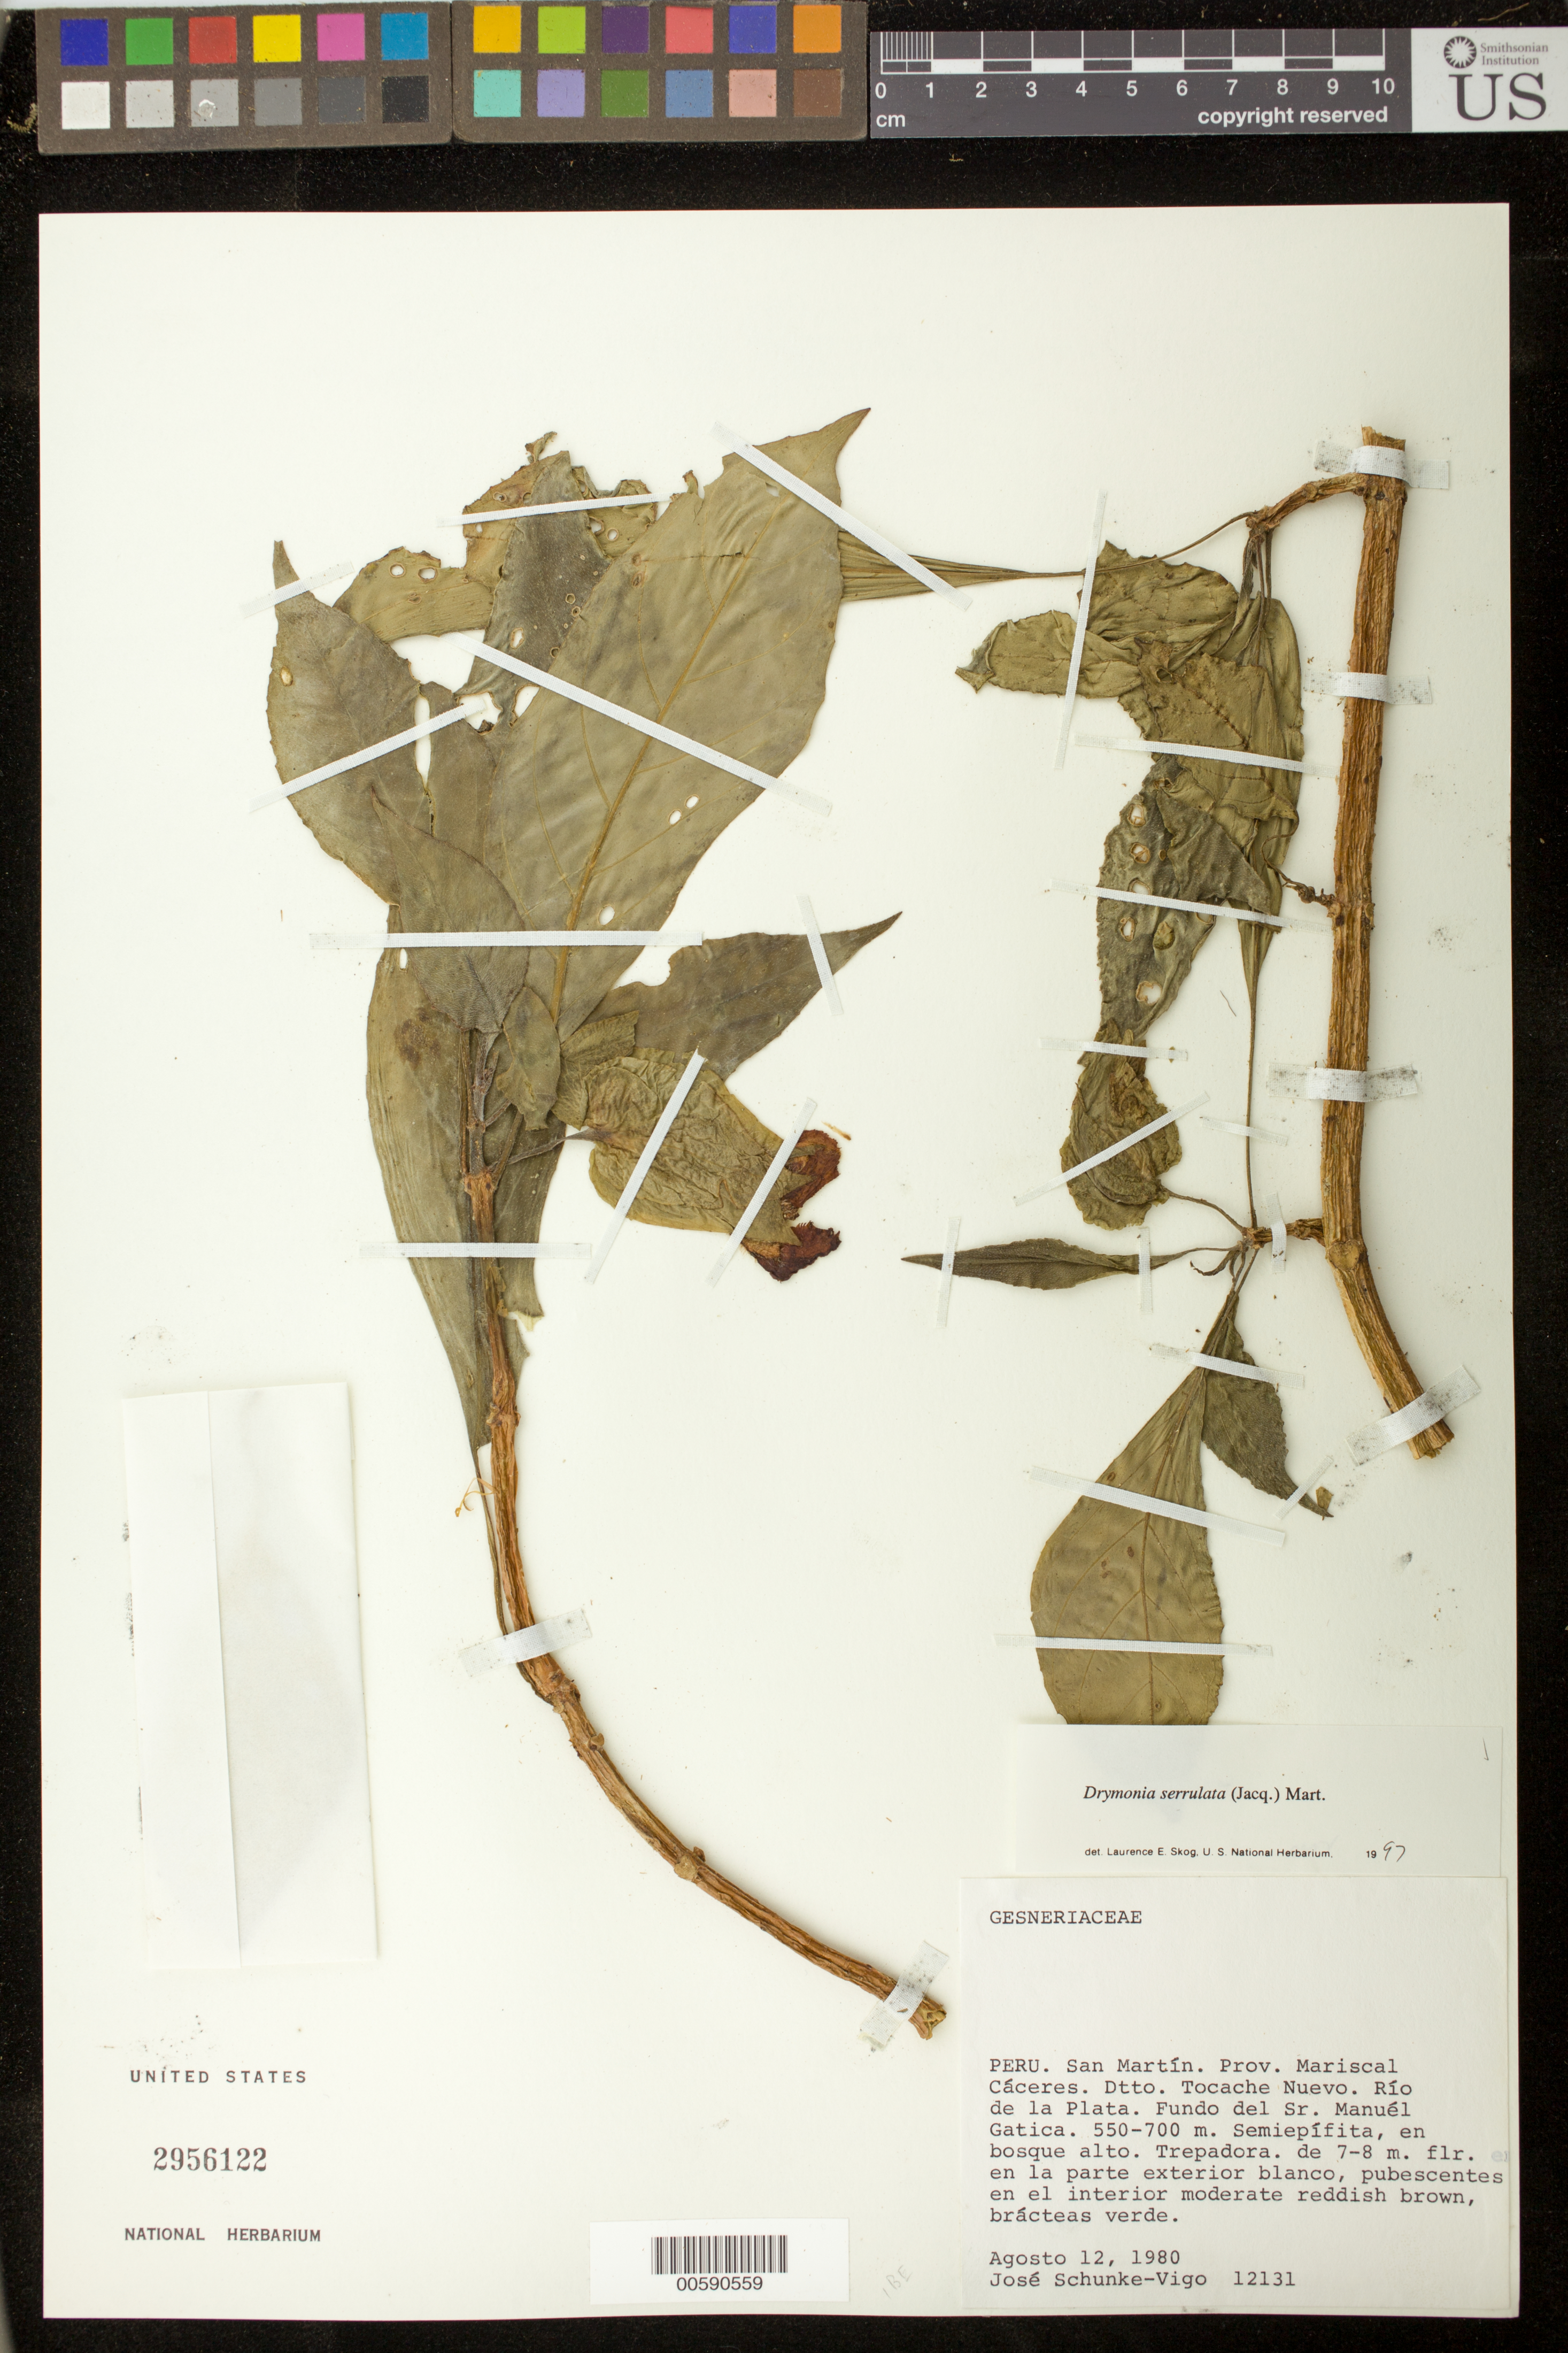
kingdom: Plantae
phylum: Tracheophyta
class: Magnoliopsida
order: Lamiales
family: Gesneriaceae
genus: Drymonia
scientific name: Drymonia serrulata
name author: (Jacq.) Mart.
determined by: Clark, J. L., (SEL), The Marie Selby Botanical Garden (UNITED STATES)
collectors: J. Schunke Vigo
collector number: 12131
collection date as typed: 12 Aug 1980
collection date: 1980-08-12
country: Peru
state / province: San Martín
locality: Prov. Mariscal Cáceres, Dtto. Tocache Nuevo; Río de la Plata, Fundo del Sr. Manuél Gaatica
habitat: En bosque alto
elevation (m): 550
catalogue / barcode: US 2956122